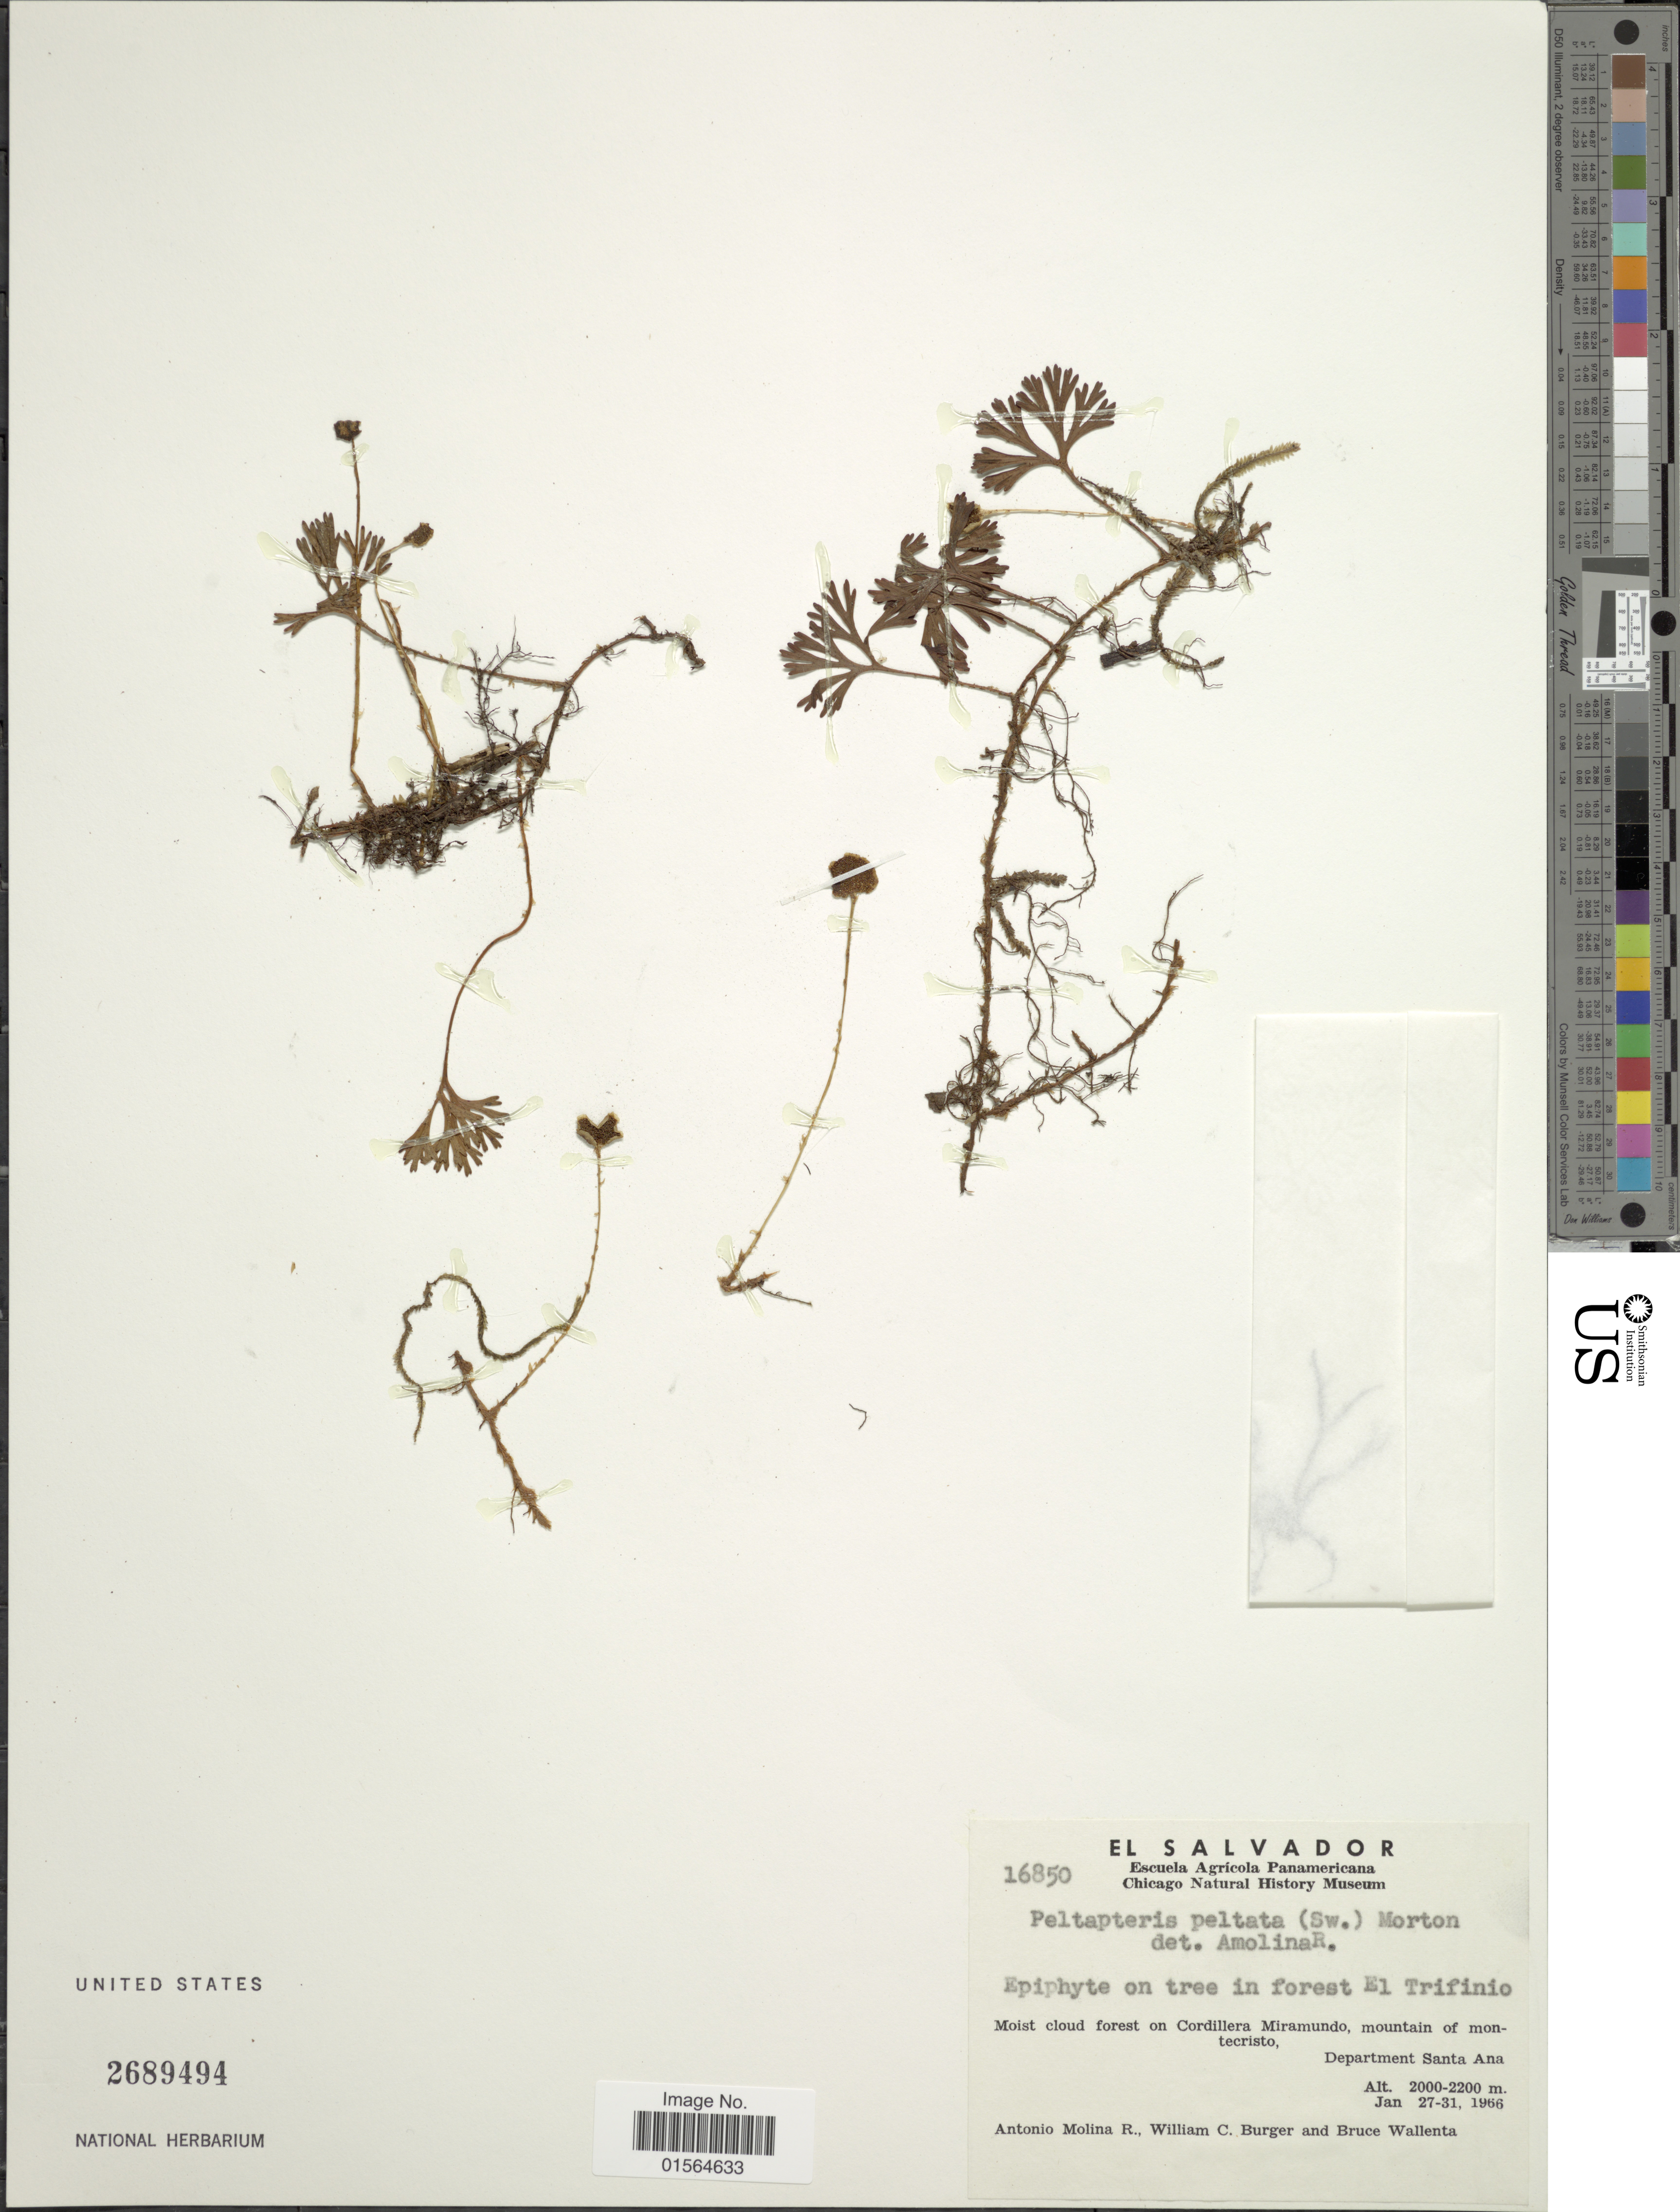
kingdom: Plantae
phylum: Tracheophyta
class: Polypodiopsida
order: Polypodiales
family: Dryopteridaceae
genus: Elaphoglossum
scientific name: Elaphoglossum peltatum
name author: (Sw.) Urb.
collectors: A. Molina R., W. Burger & B. Wallenta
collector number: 16850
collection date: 1966-01-27/1966-01-31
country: El Salvador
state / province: Santa Ana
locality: Moist cloud forest on Cordillera Miramundo, mountain of montecristo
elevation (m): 2000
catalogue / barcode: US 2689494